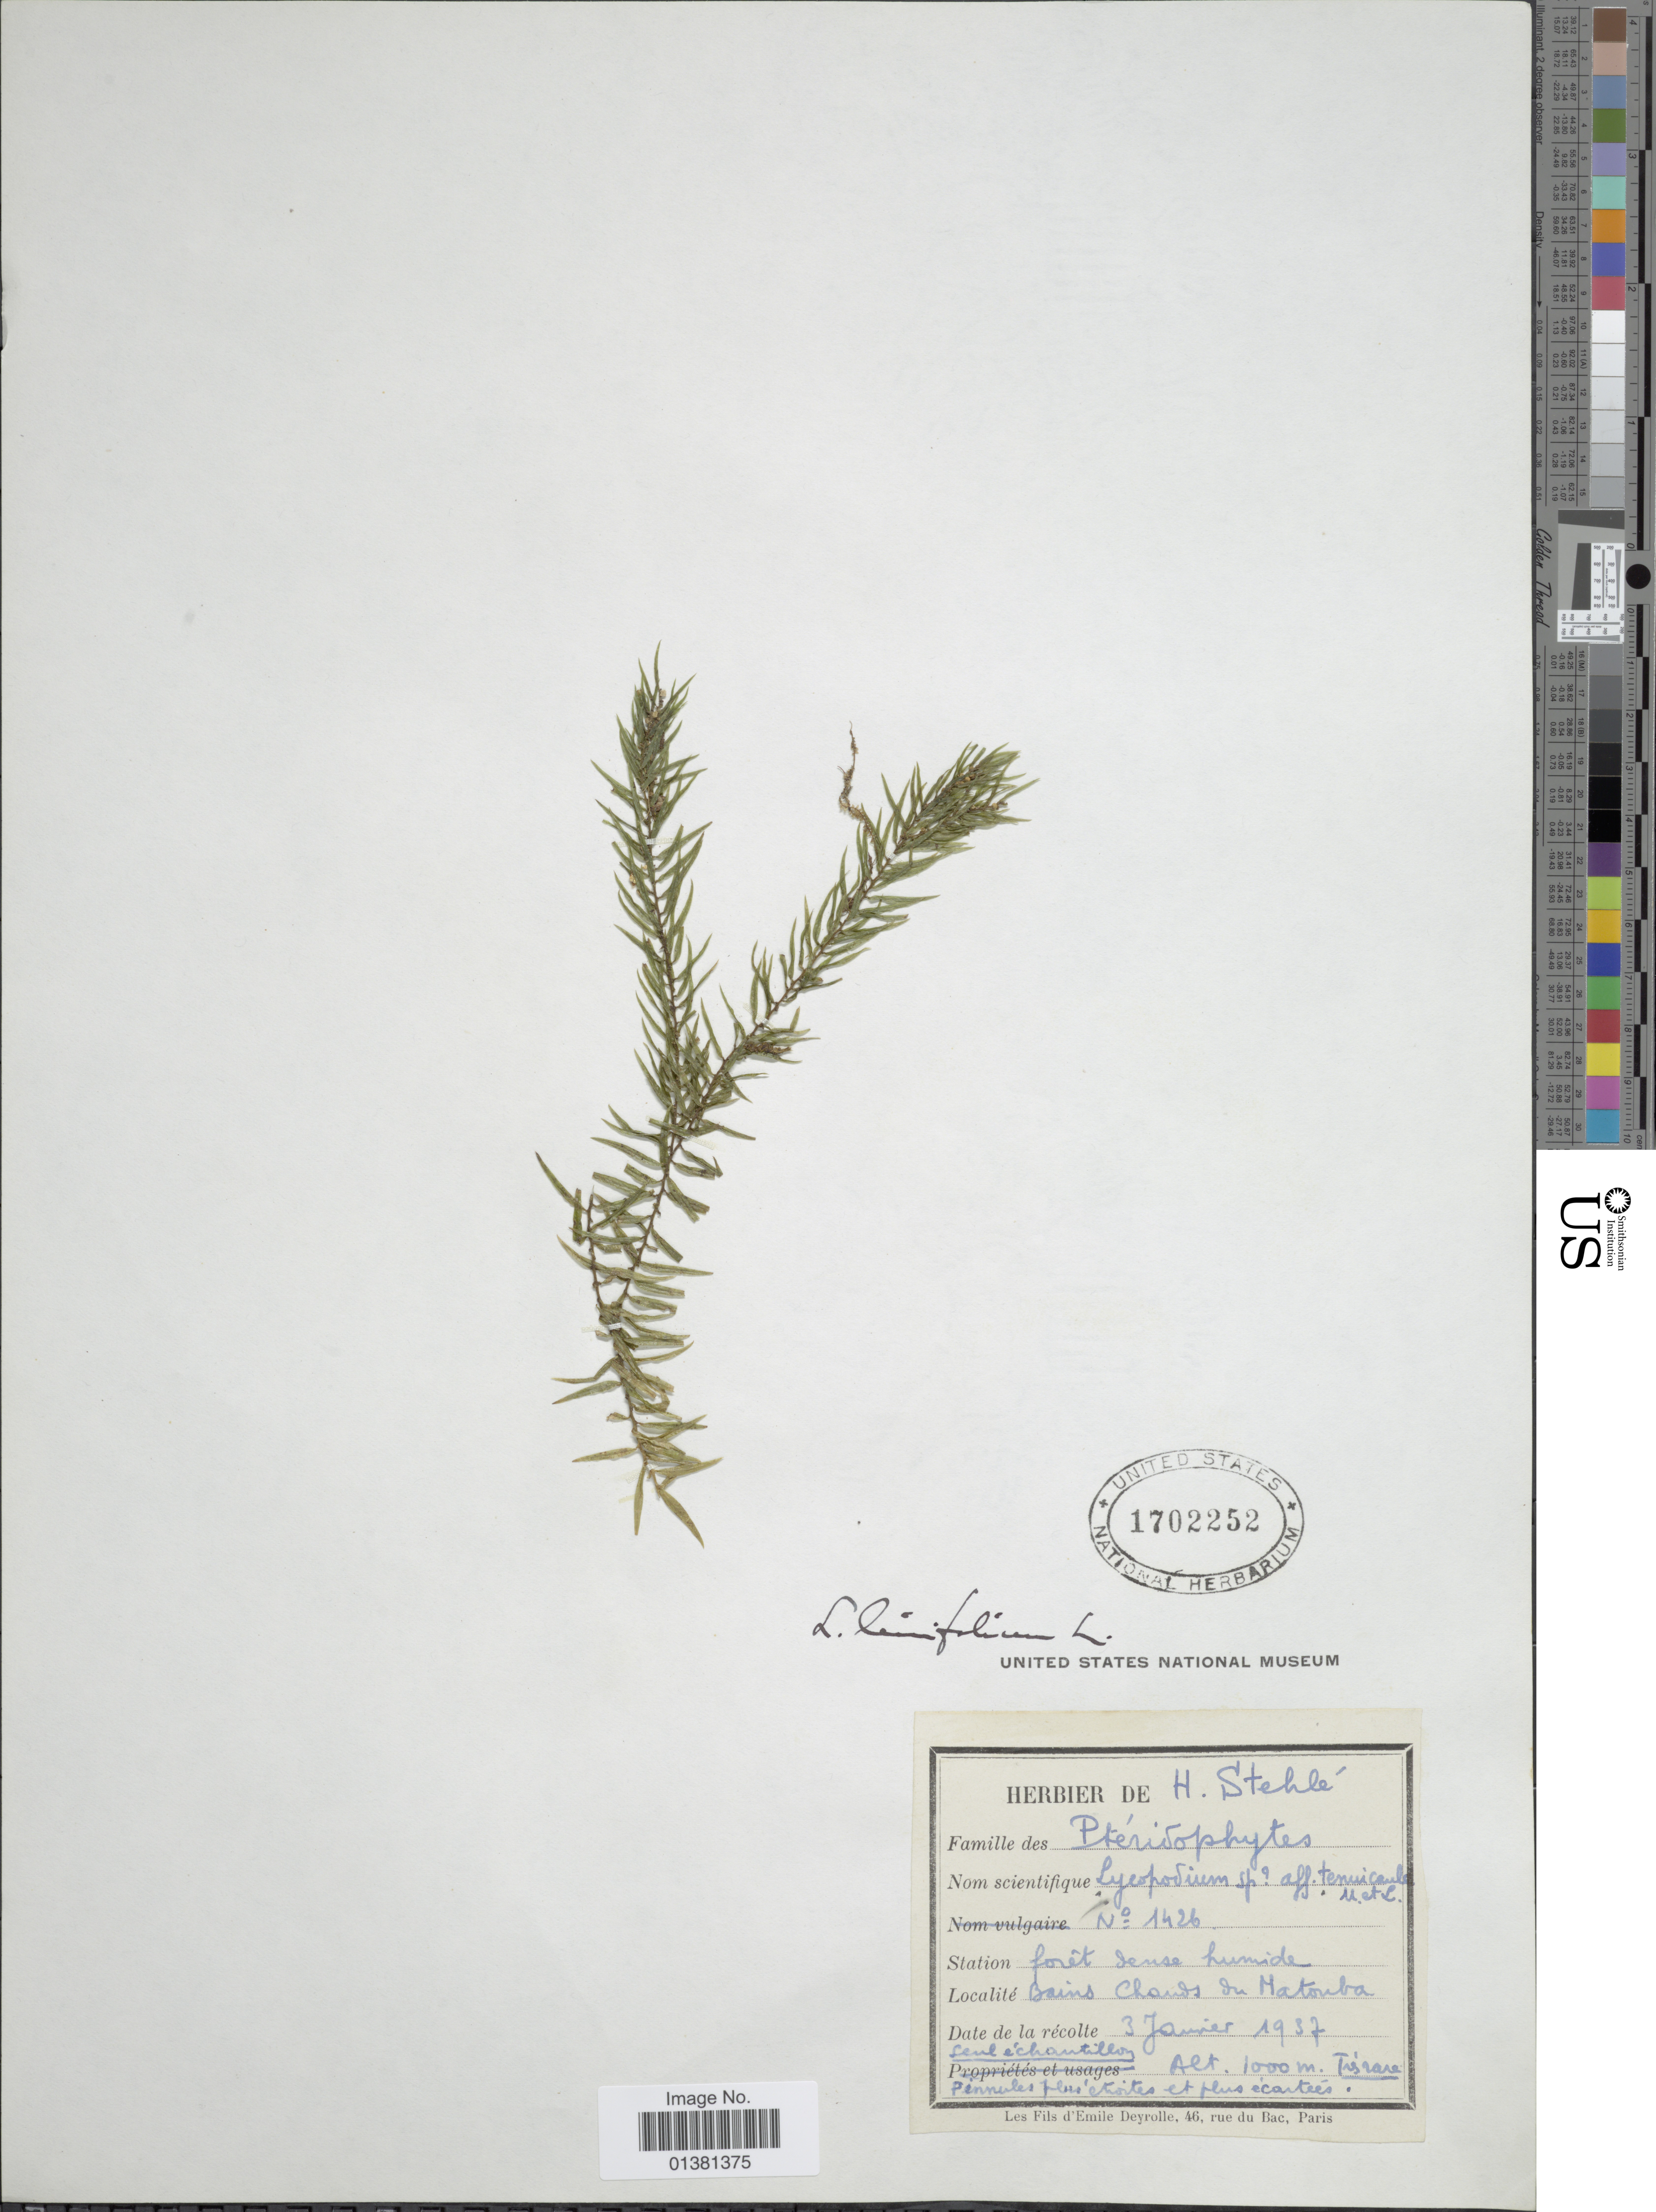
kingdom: Plantae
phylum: Tracheophyta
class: Lycopodiopsida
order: Lycopodiales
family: Lycopodiaceae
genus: Phlegmariurus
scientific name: Phlegmariurus linifolius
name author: (L.) B. Øllg.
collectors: H. Stehlé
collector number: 1426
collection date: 1937-01-03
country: Guadeloupe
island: Basse-Terre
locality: Forêt dense humide Bains Chauds du Matouba.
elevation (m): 1000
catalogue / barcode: US 1702252